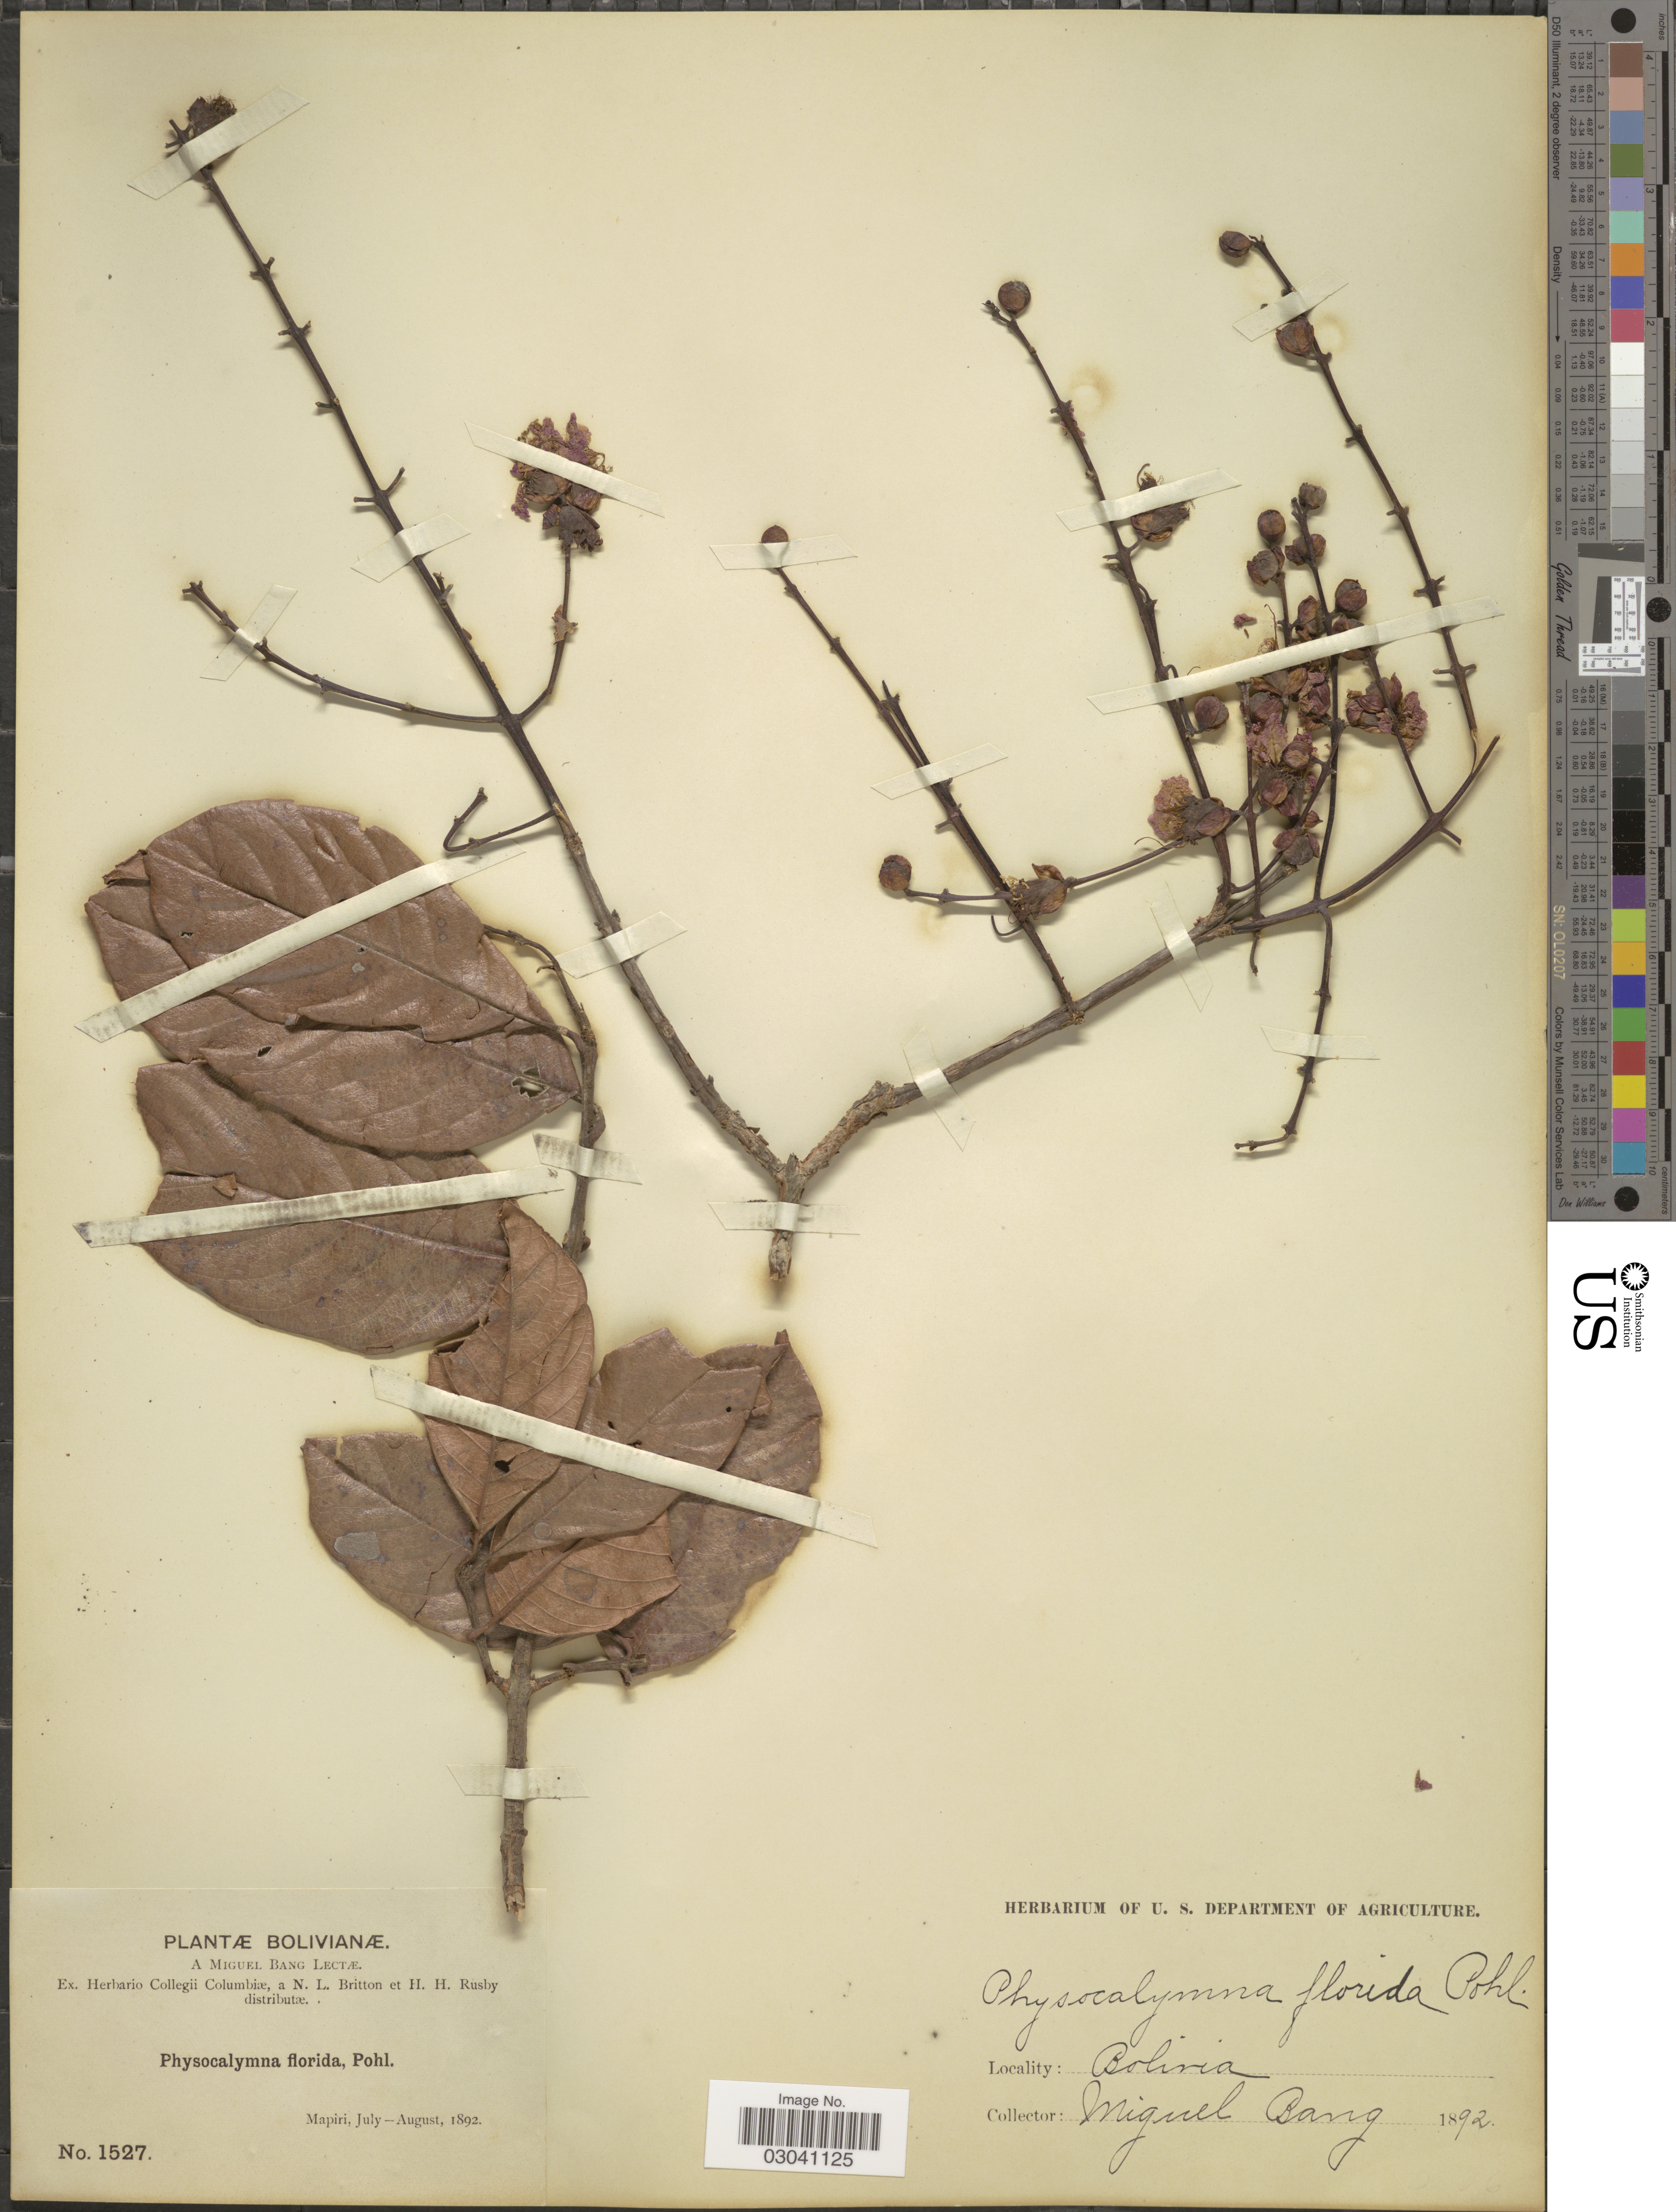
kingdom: Plantae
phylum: Tracheophyta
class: Magnoliopsida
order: Myrtales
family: Lythraceae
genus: Physocalymma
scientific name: Physocalymma scaberrimum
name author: Pohl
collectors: M. Bang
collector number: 1527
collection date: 1892-07/1892-08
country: Bolivia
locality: Mapiri.